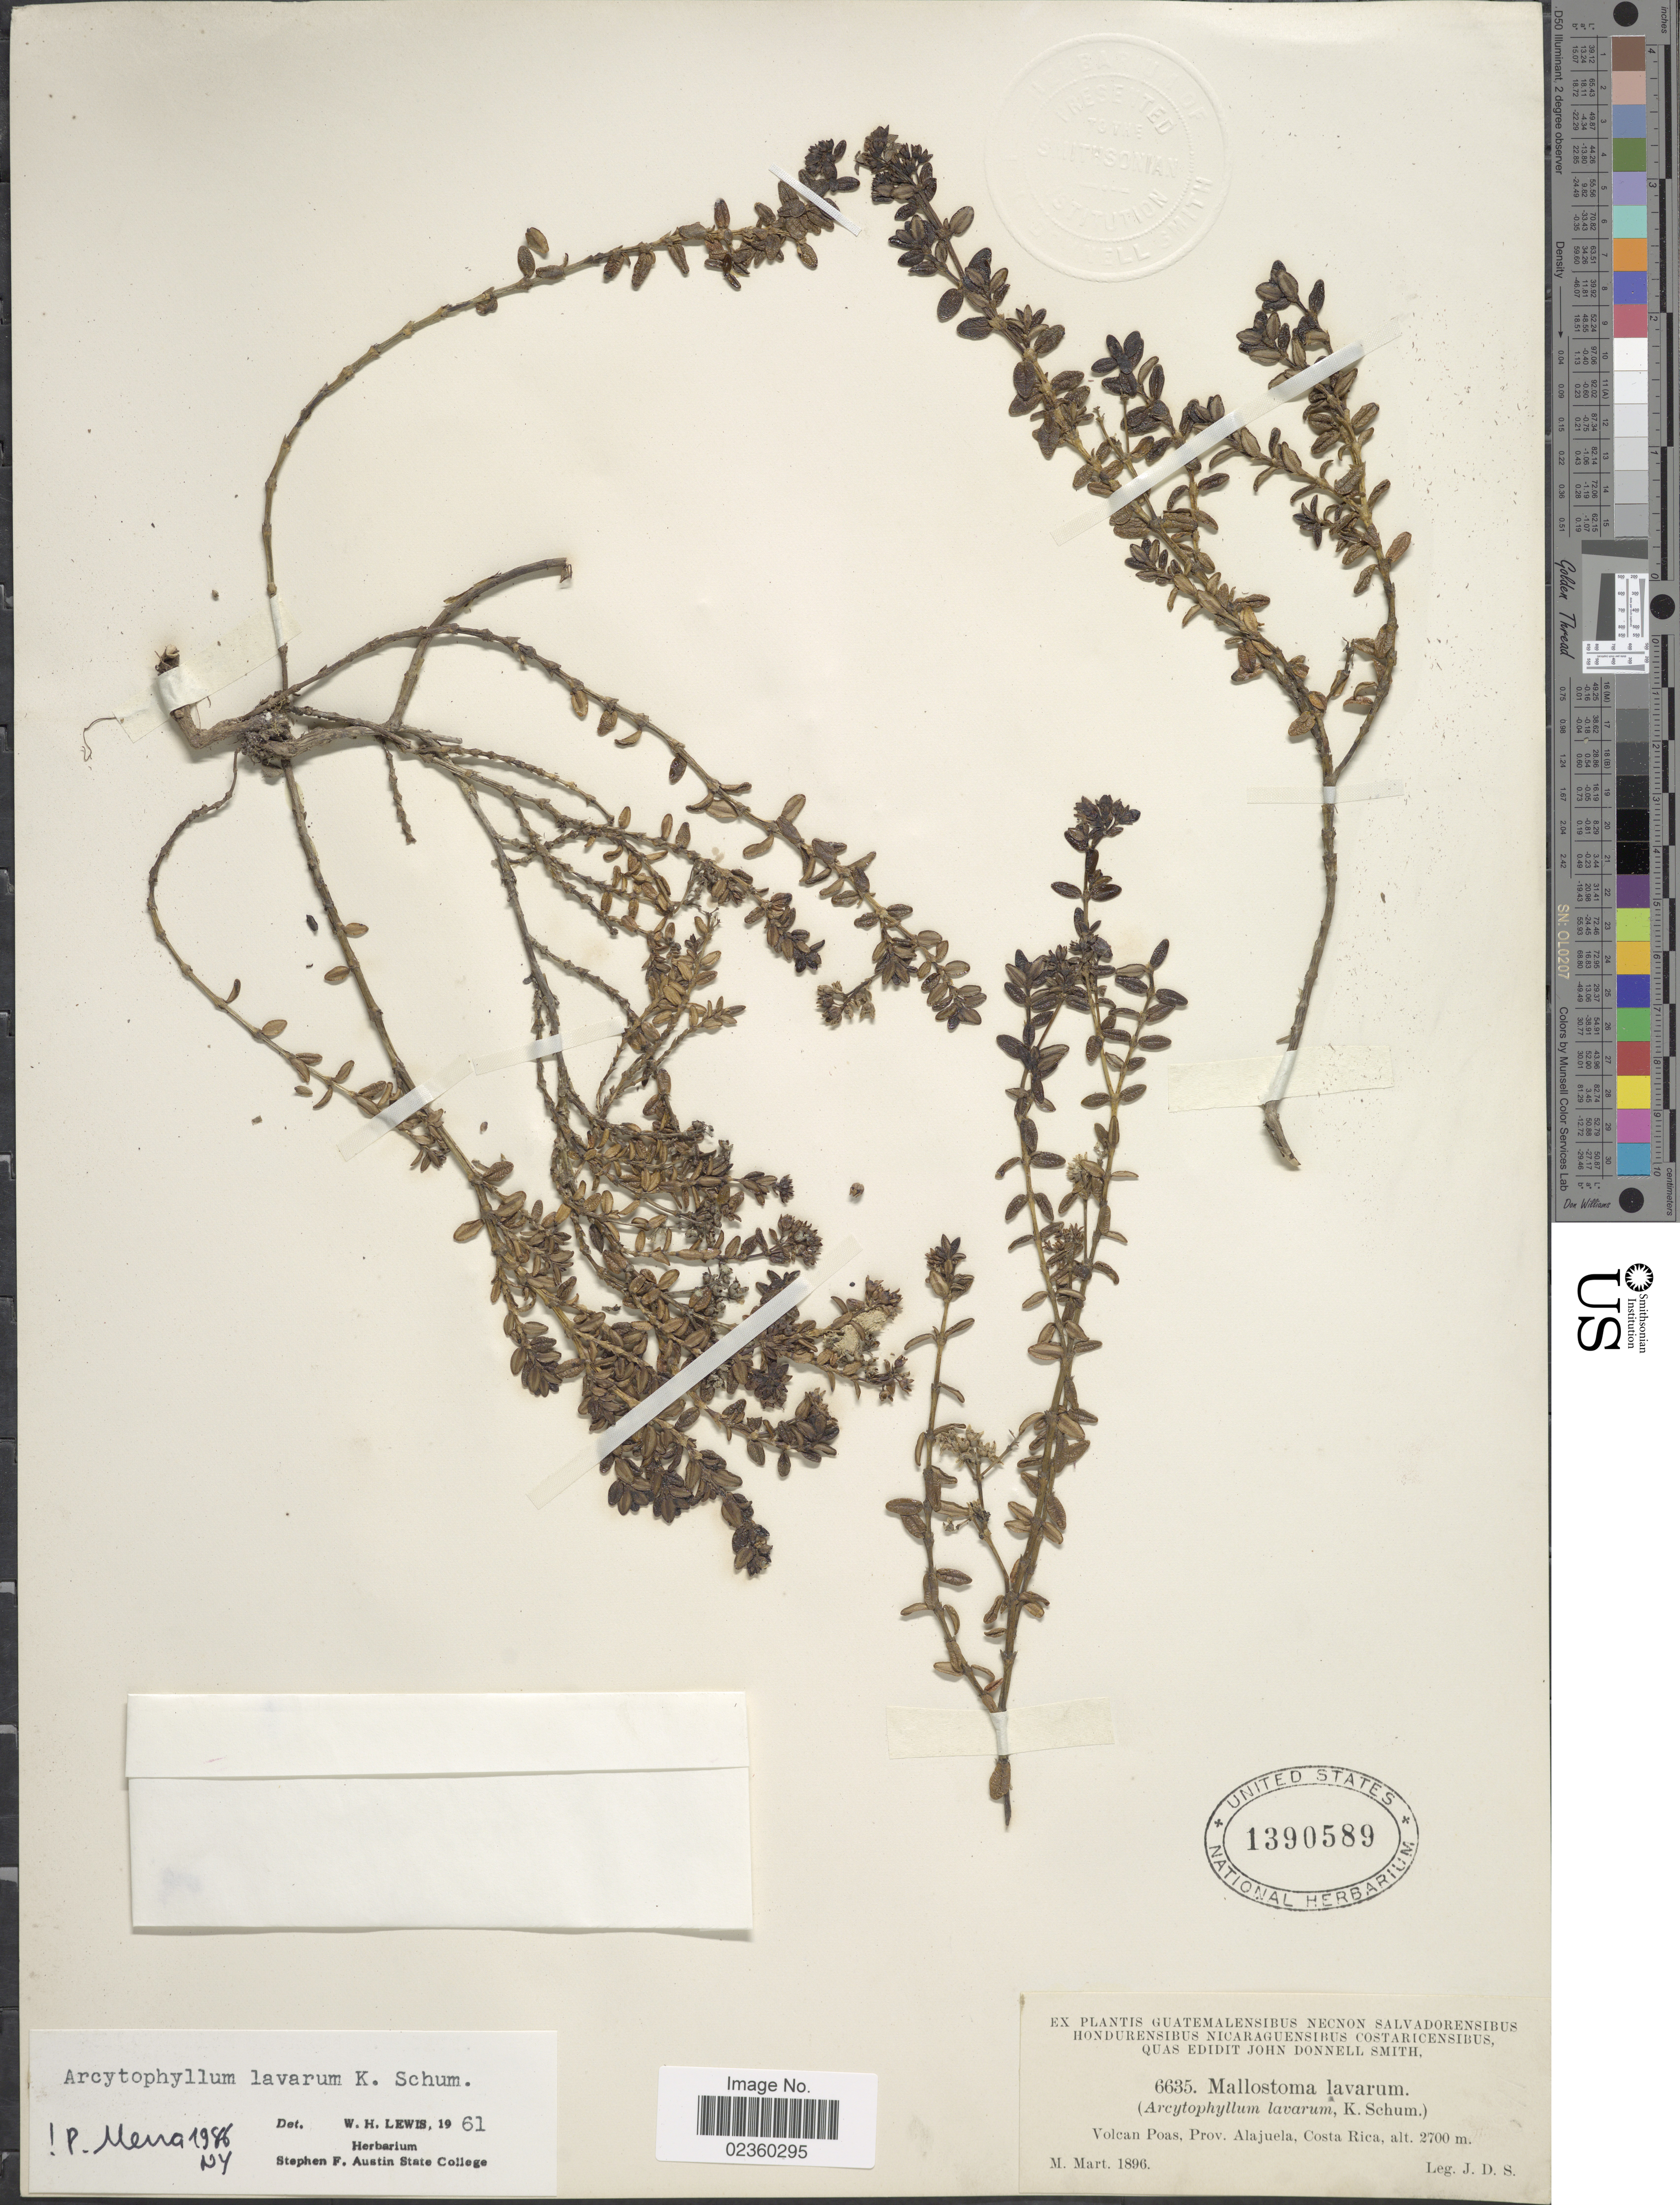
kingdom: Plantae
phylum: Tracheophyta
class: Magnoliopsida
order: Gentianales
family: Rubiaceae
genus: Arcytophyllum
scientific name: Arcytophyllum lavarum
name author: K. Schum. ex Standl.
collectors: J. Donnell Smith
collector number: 6635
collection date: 1896-03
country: Costa Rica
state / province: Alajuela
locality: Volcan Poas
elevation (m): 2700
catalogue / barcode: US 1390589